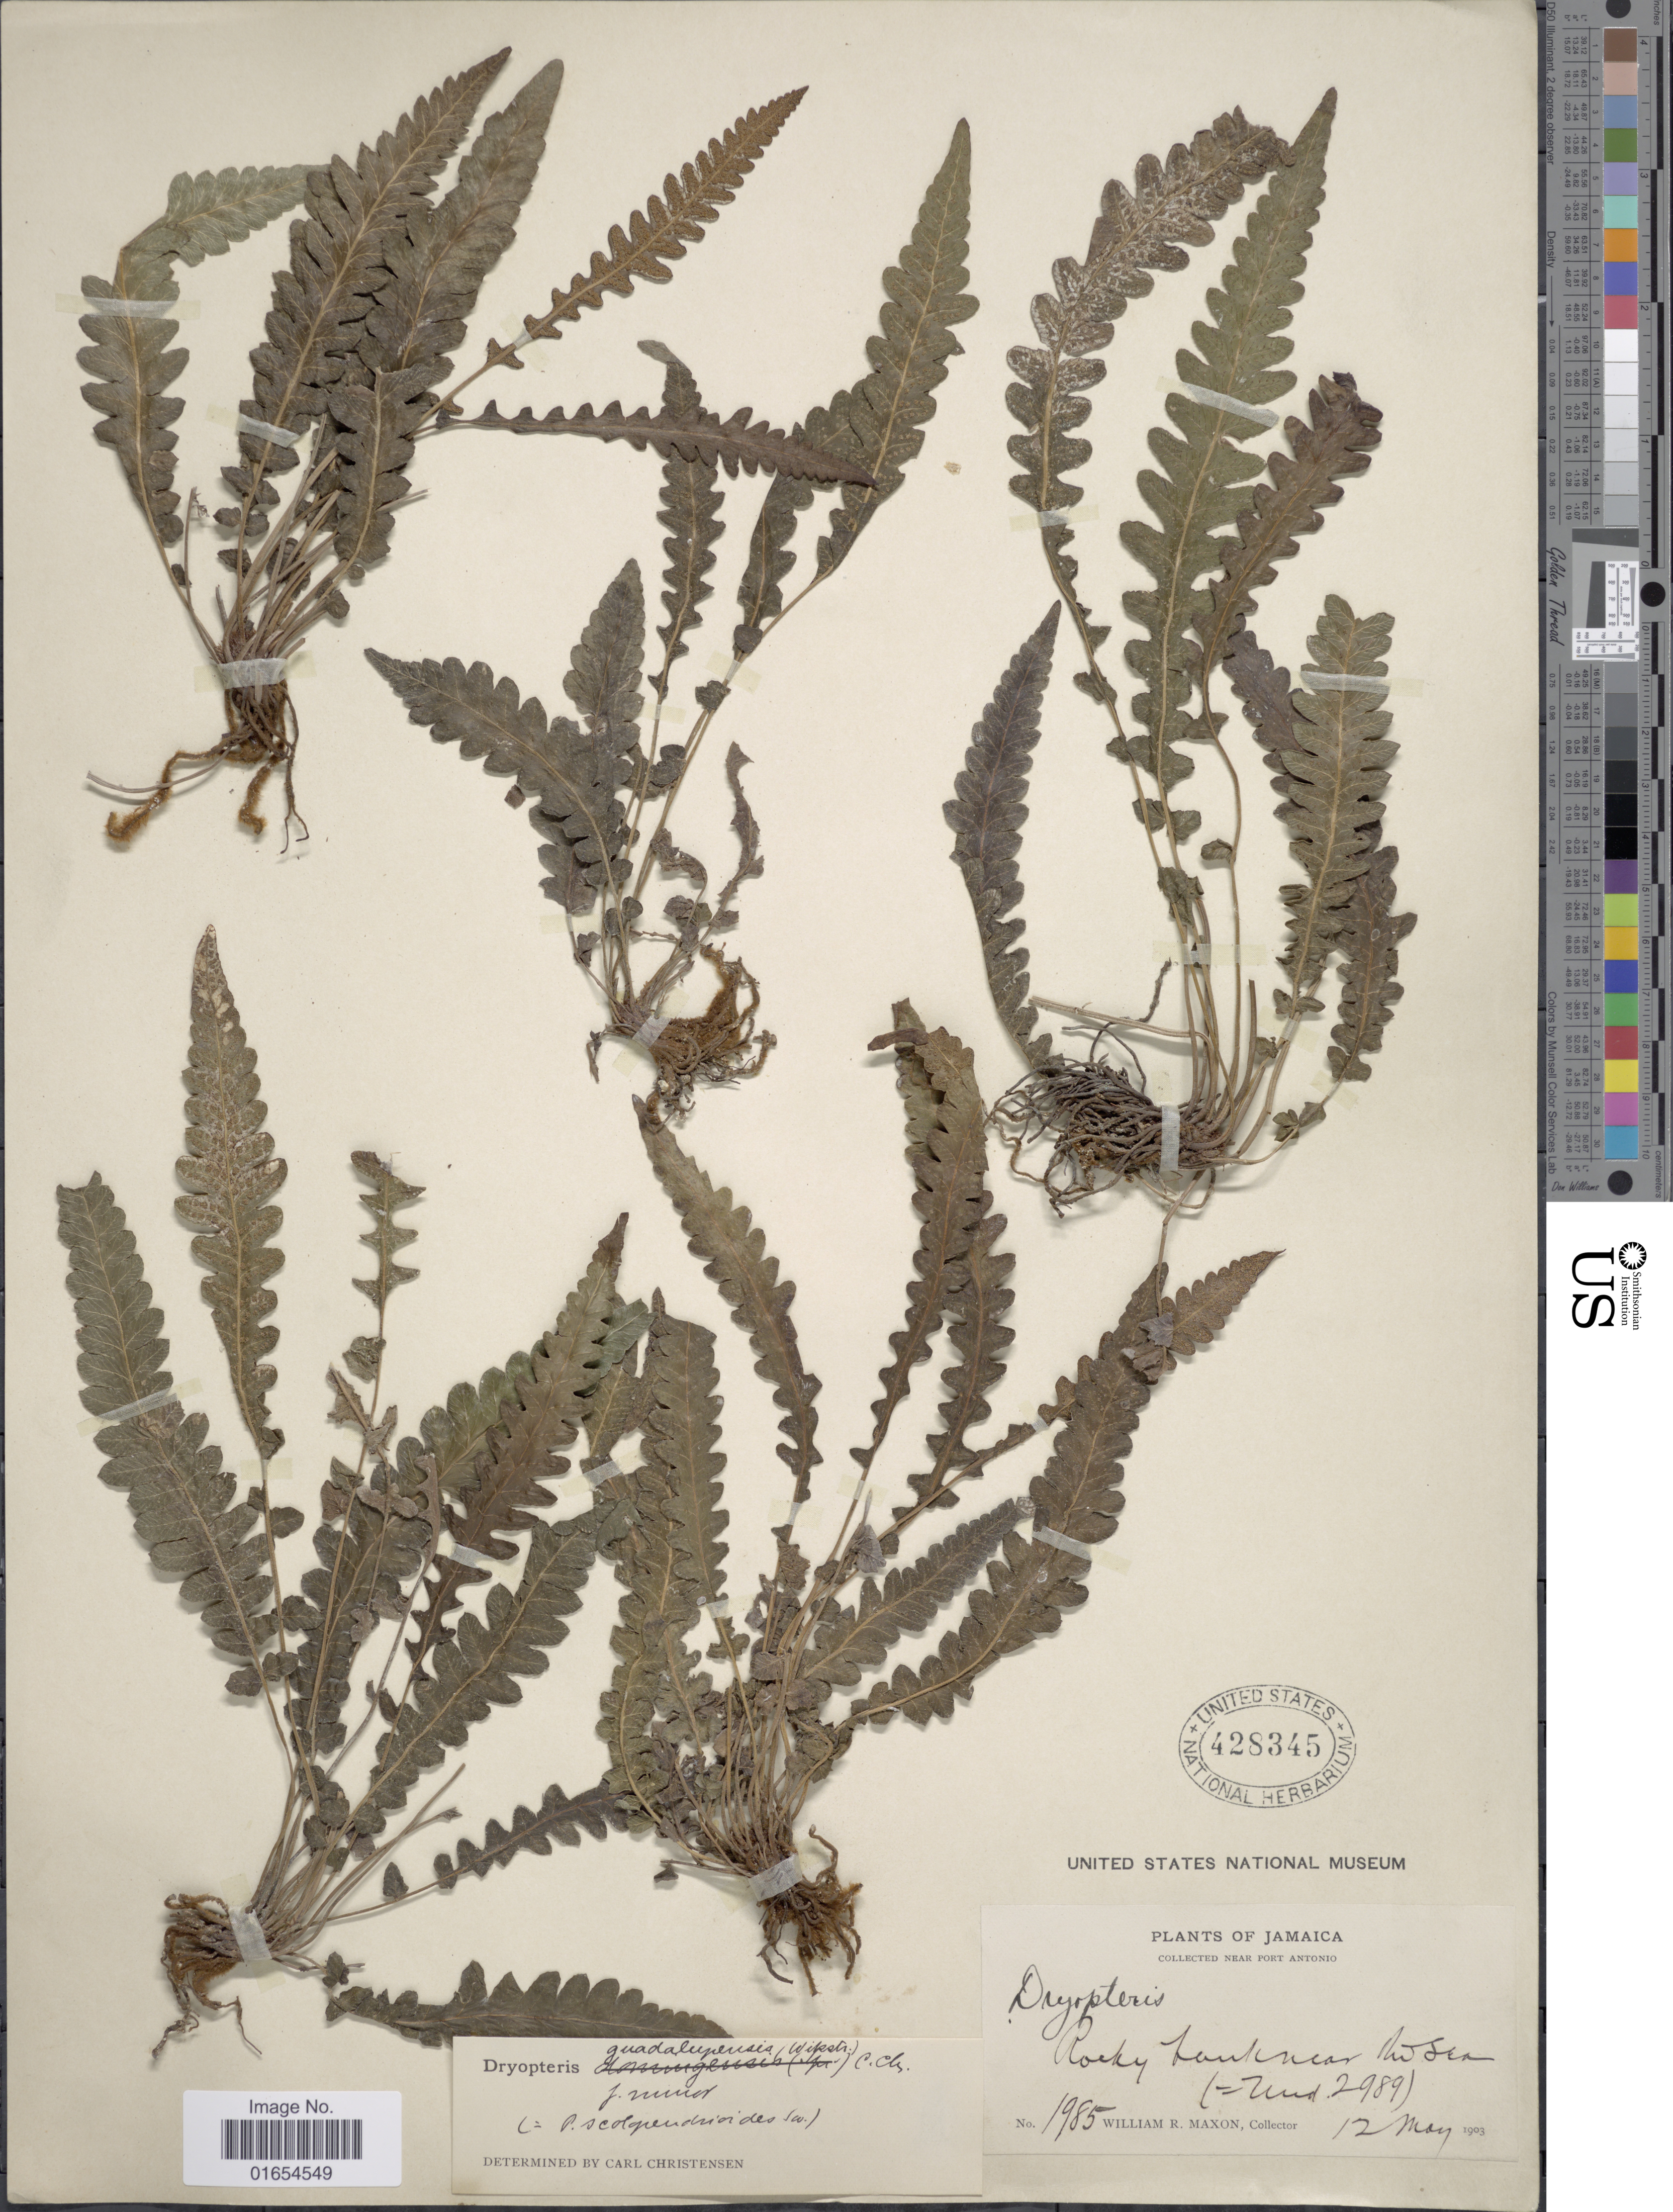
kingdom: Plantae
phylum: Tracheophyta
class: Polypodiopsida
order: Polypodiales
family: Thelypteridaceae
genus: Goniopteris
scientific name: Goniopteris guadelupensis (Wikstr.) comb. nov., ined 2015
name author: (Wikstr.)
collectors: W. R. Maxon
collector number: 1985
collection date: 1903-05-12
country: Jamaica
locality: Near Port Antonio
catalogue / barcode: US 428345